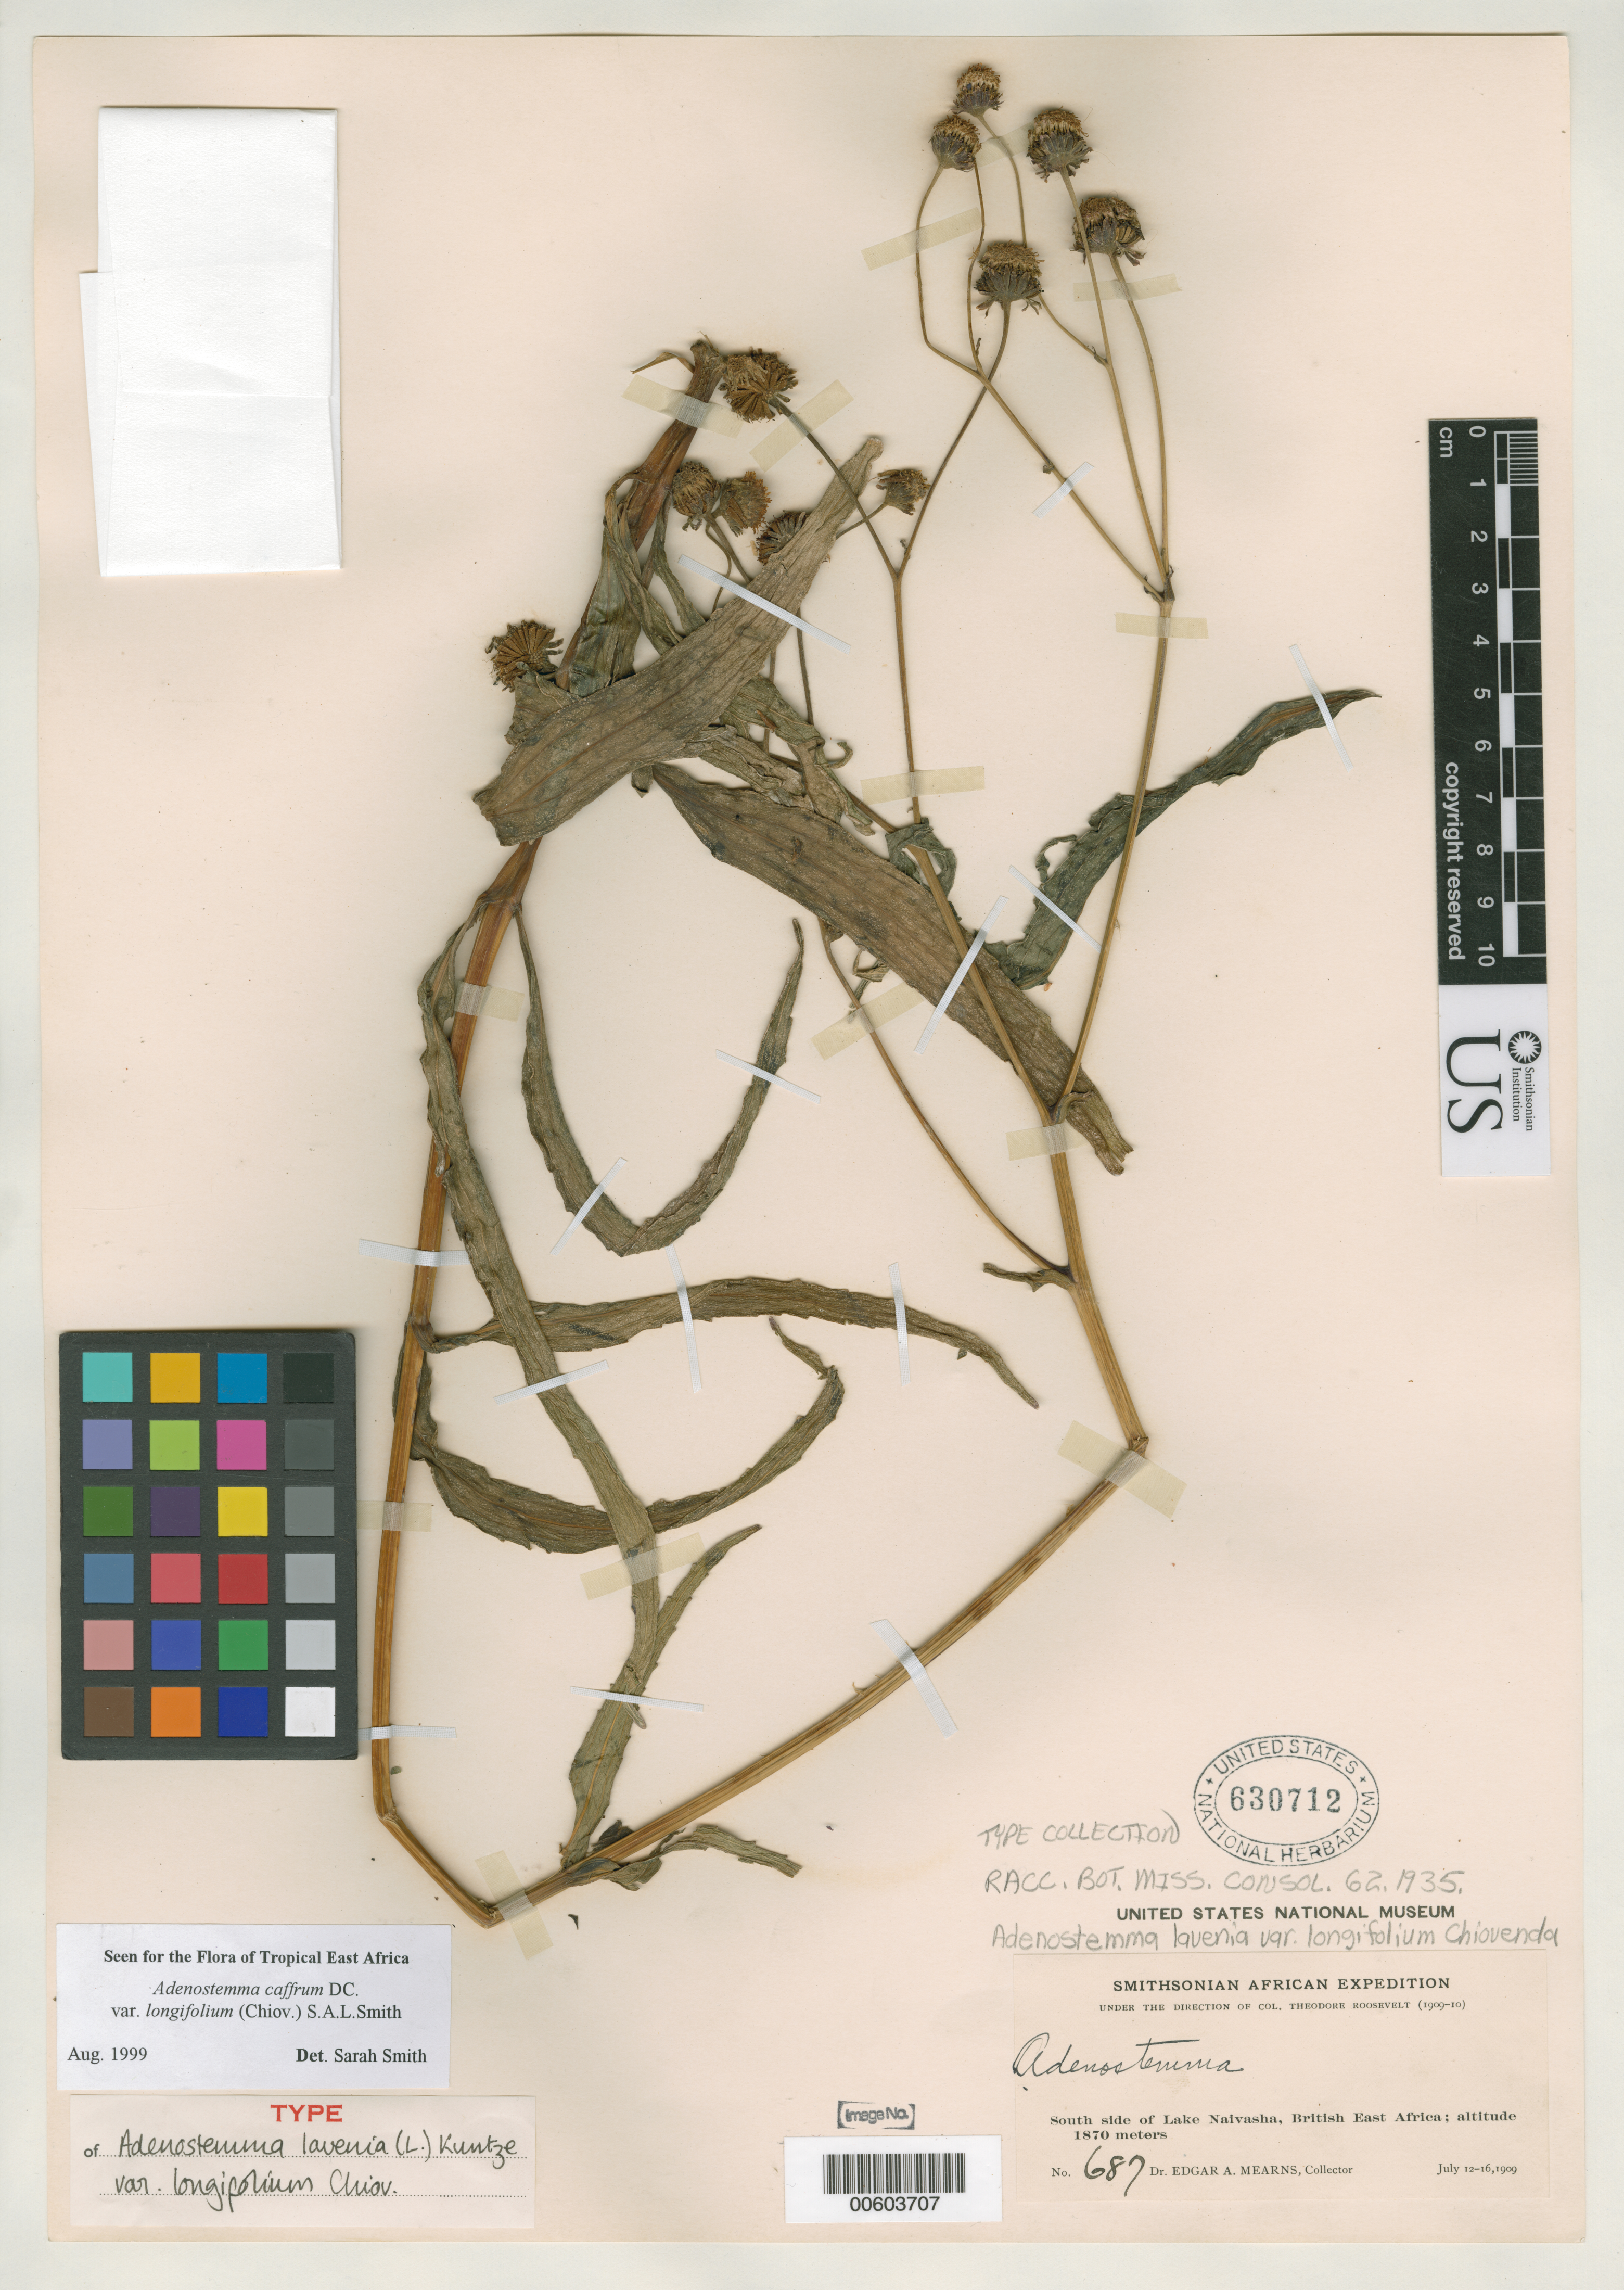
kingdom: Plantae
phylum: Tracheophyta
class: Magnoliopsida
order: Asterales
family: Asteraceae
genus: Adenostemma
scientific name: Adenostemma lavenia var. longifolium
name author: Chiov.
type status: Isotype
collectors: E. A. Mearns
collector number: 687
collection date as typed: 12 Jul 1909 to 16 Jul 1909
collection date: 1909-07-12/1909-07-16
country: Kenya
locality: S side of Lake Naivasha.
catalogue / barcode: US 630712